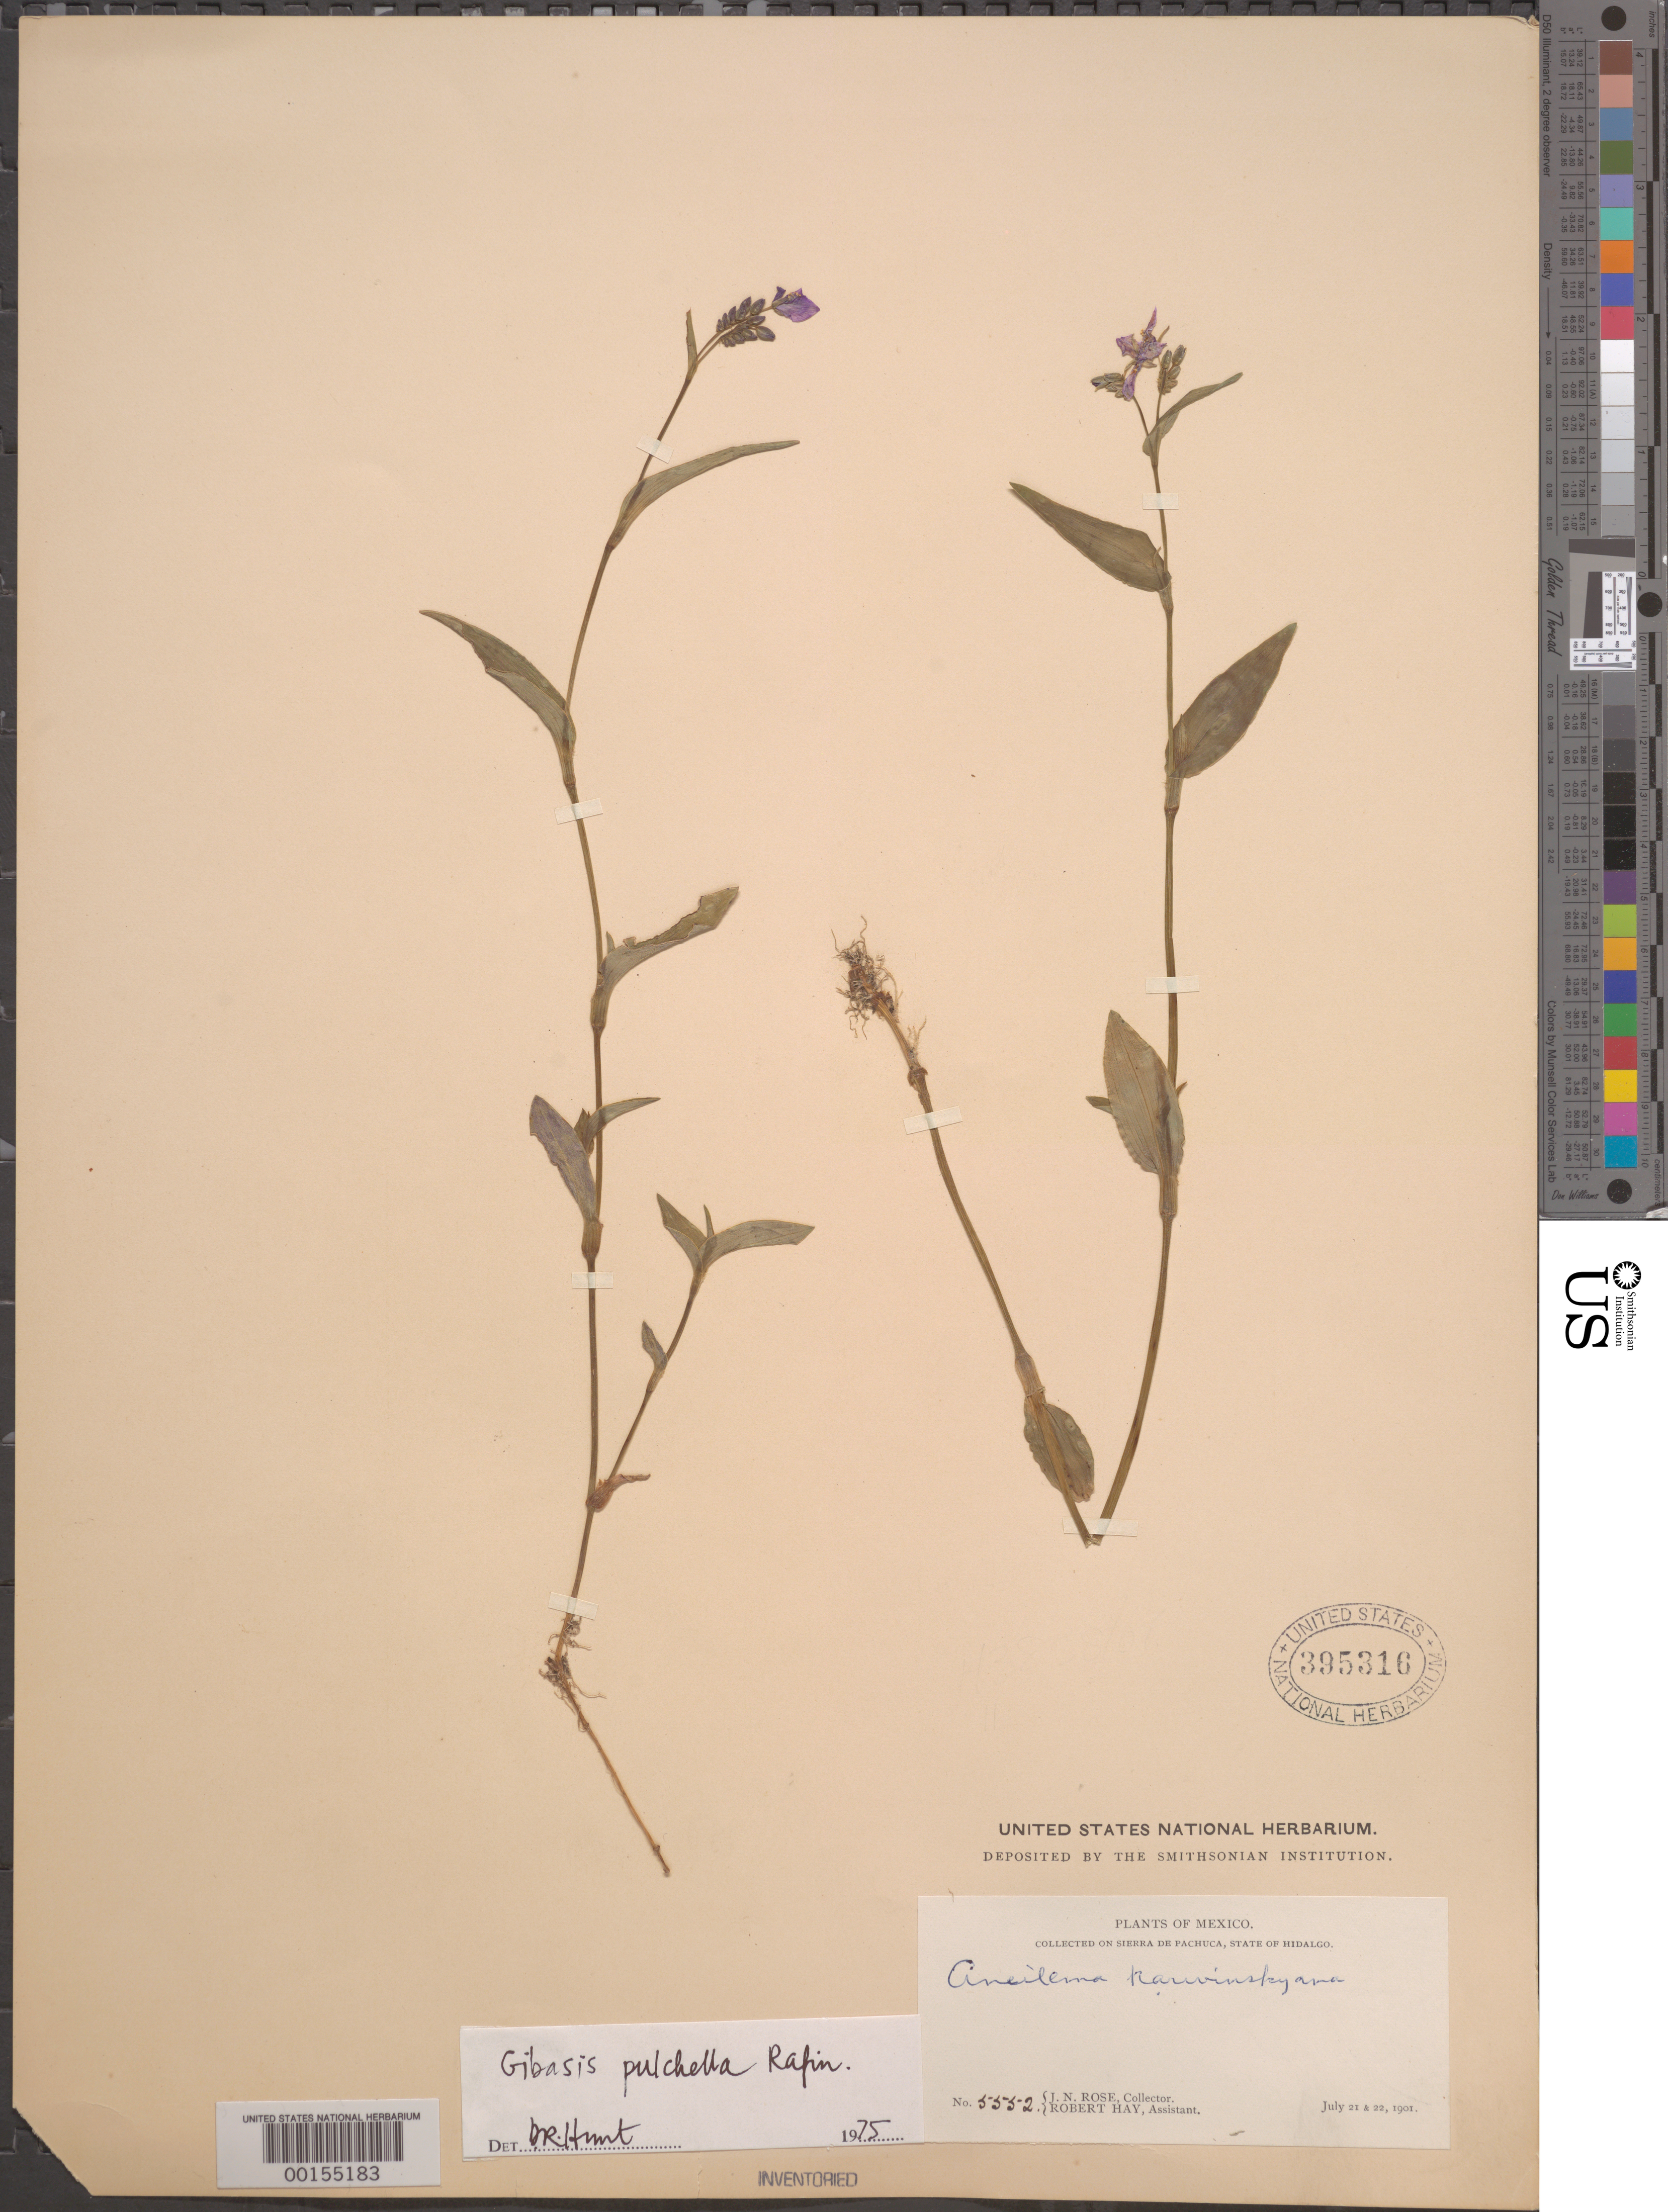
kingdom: Plantae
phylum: Tracheophyta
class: Liliopsida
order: Commelinales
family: Commelinaceae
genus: Gibasis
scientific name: Gibasis pulchella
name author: (Kunth) Raf.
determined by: Hunt, D. R.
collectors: J. N. Rose & R. H. Hay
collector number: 5552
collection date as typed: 21 Jun 1901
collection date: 1901-06-21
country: Mexico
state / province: Hidalgo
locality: Sierra de Pachuca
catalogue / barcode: US 395316